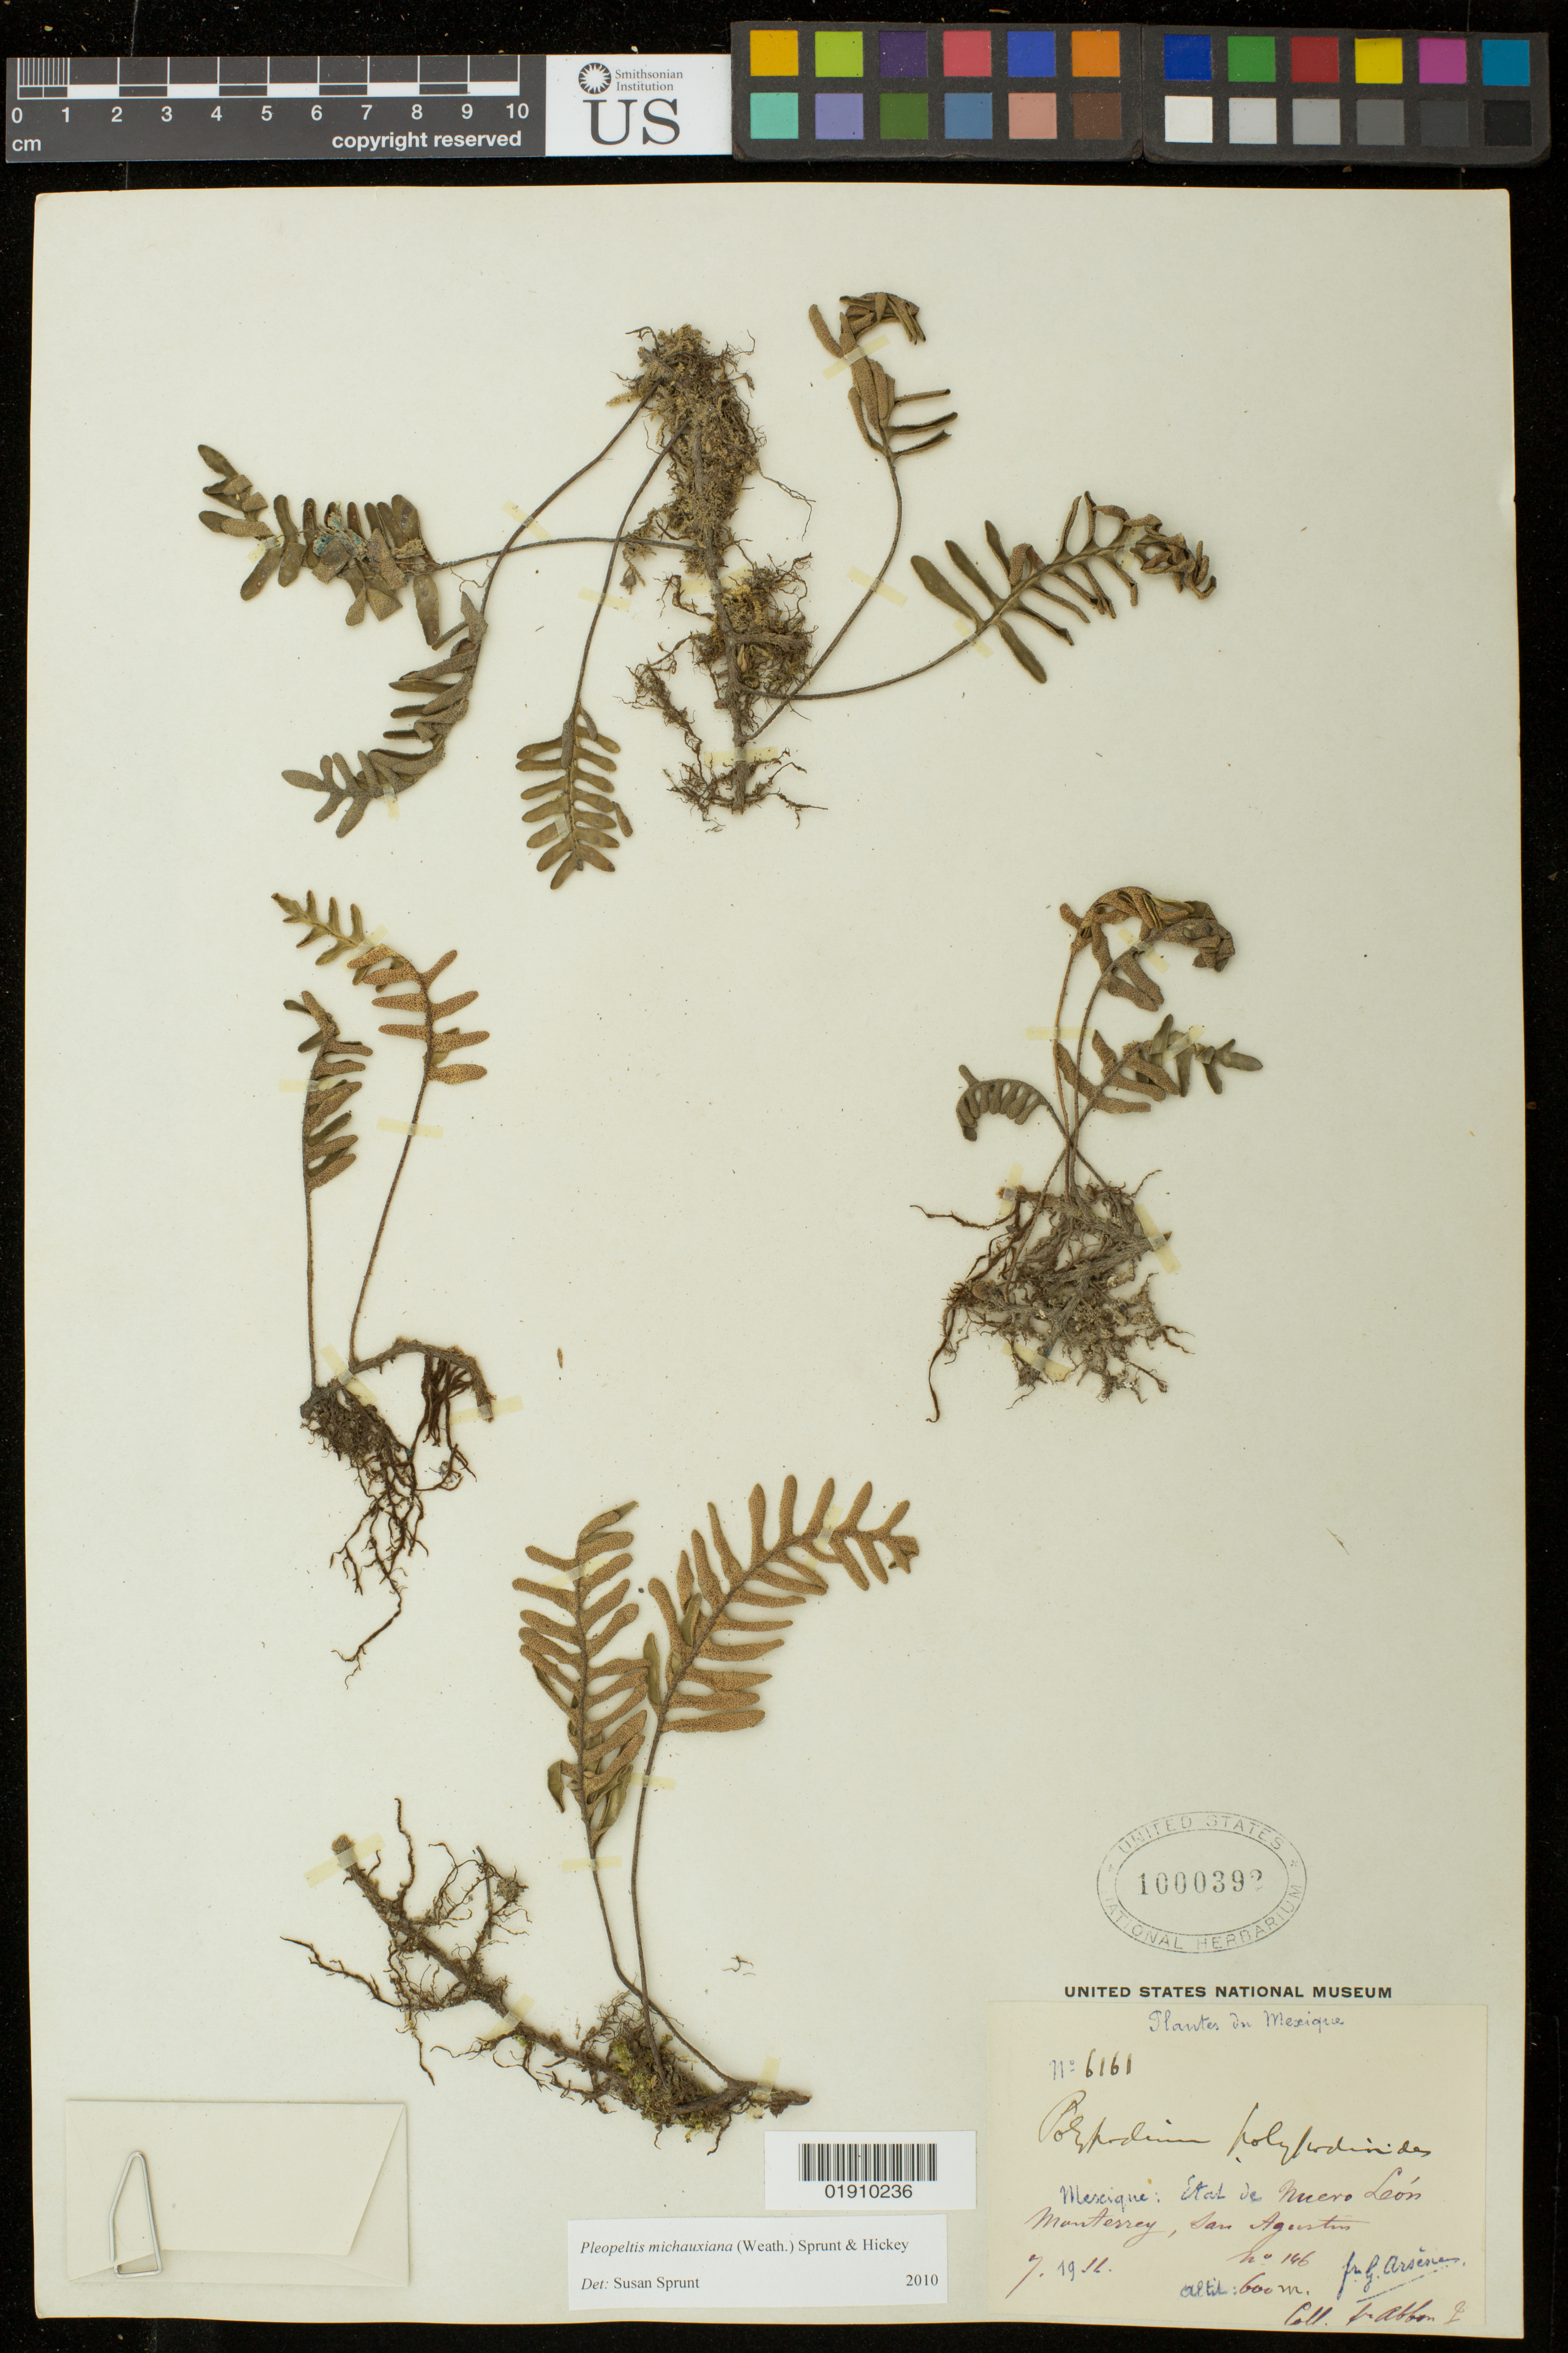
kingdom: Plantae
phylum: Tracheophyta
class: Polypodiopsida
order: Polypodiales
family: Polypodiaceae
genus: Pleopeltis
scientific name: Pleopeltis michauxiana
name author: (Weath.) Hickey & Sprunt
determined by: Sprunt, S. V.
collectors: Bro. Abbon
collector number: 6161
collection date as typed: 1911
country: Mexico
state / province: Nuevo León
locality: Monterrey, San Agustin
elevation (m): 600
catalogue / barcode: US 1000392